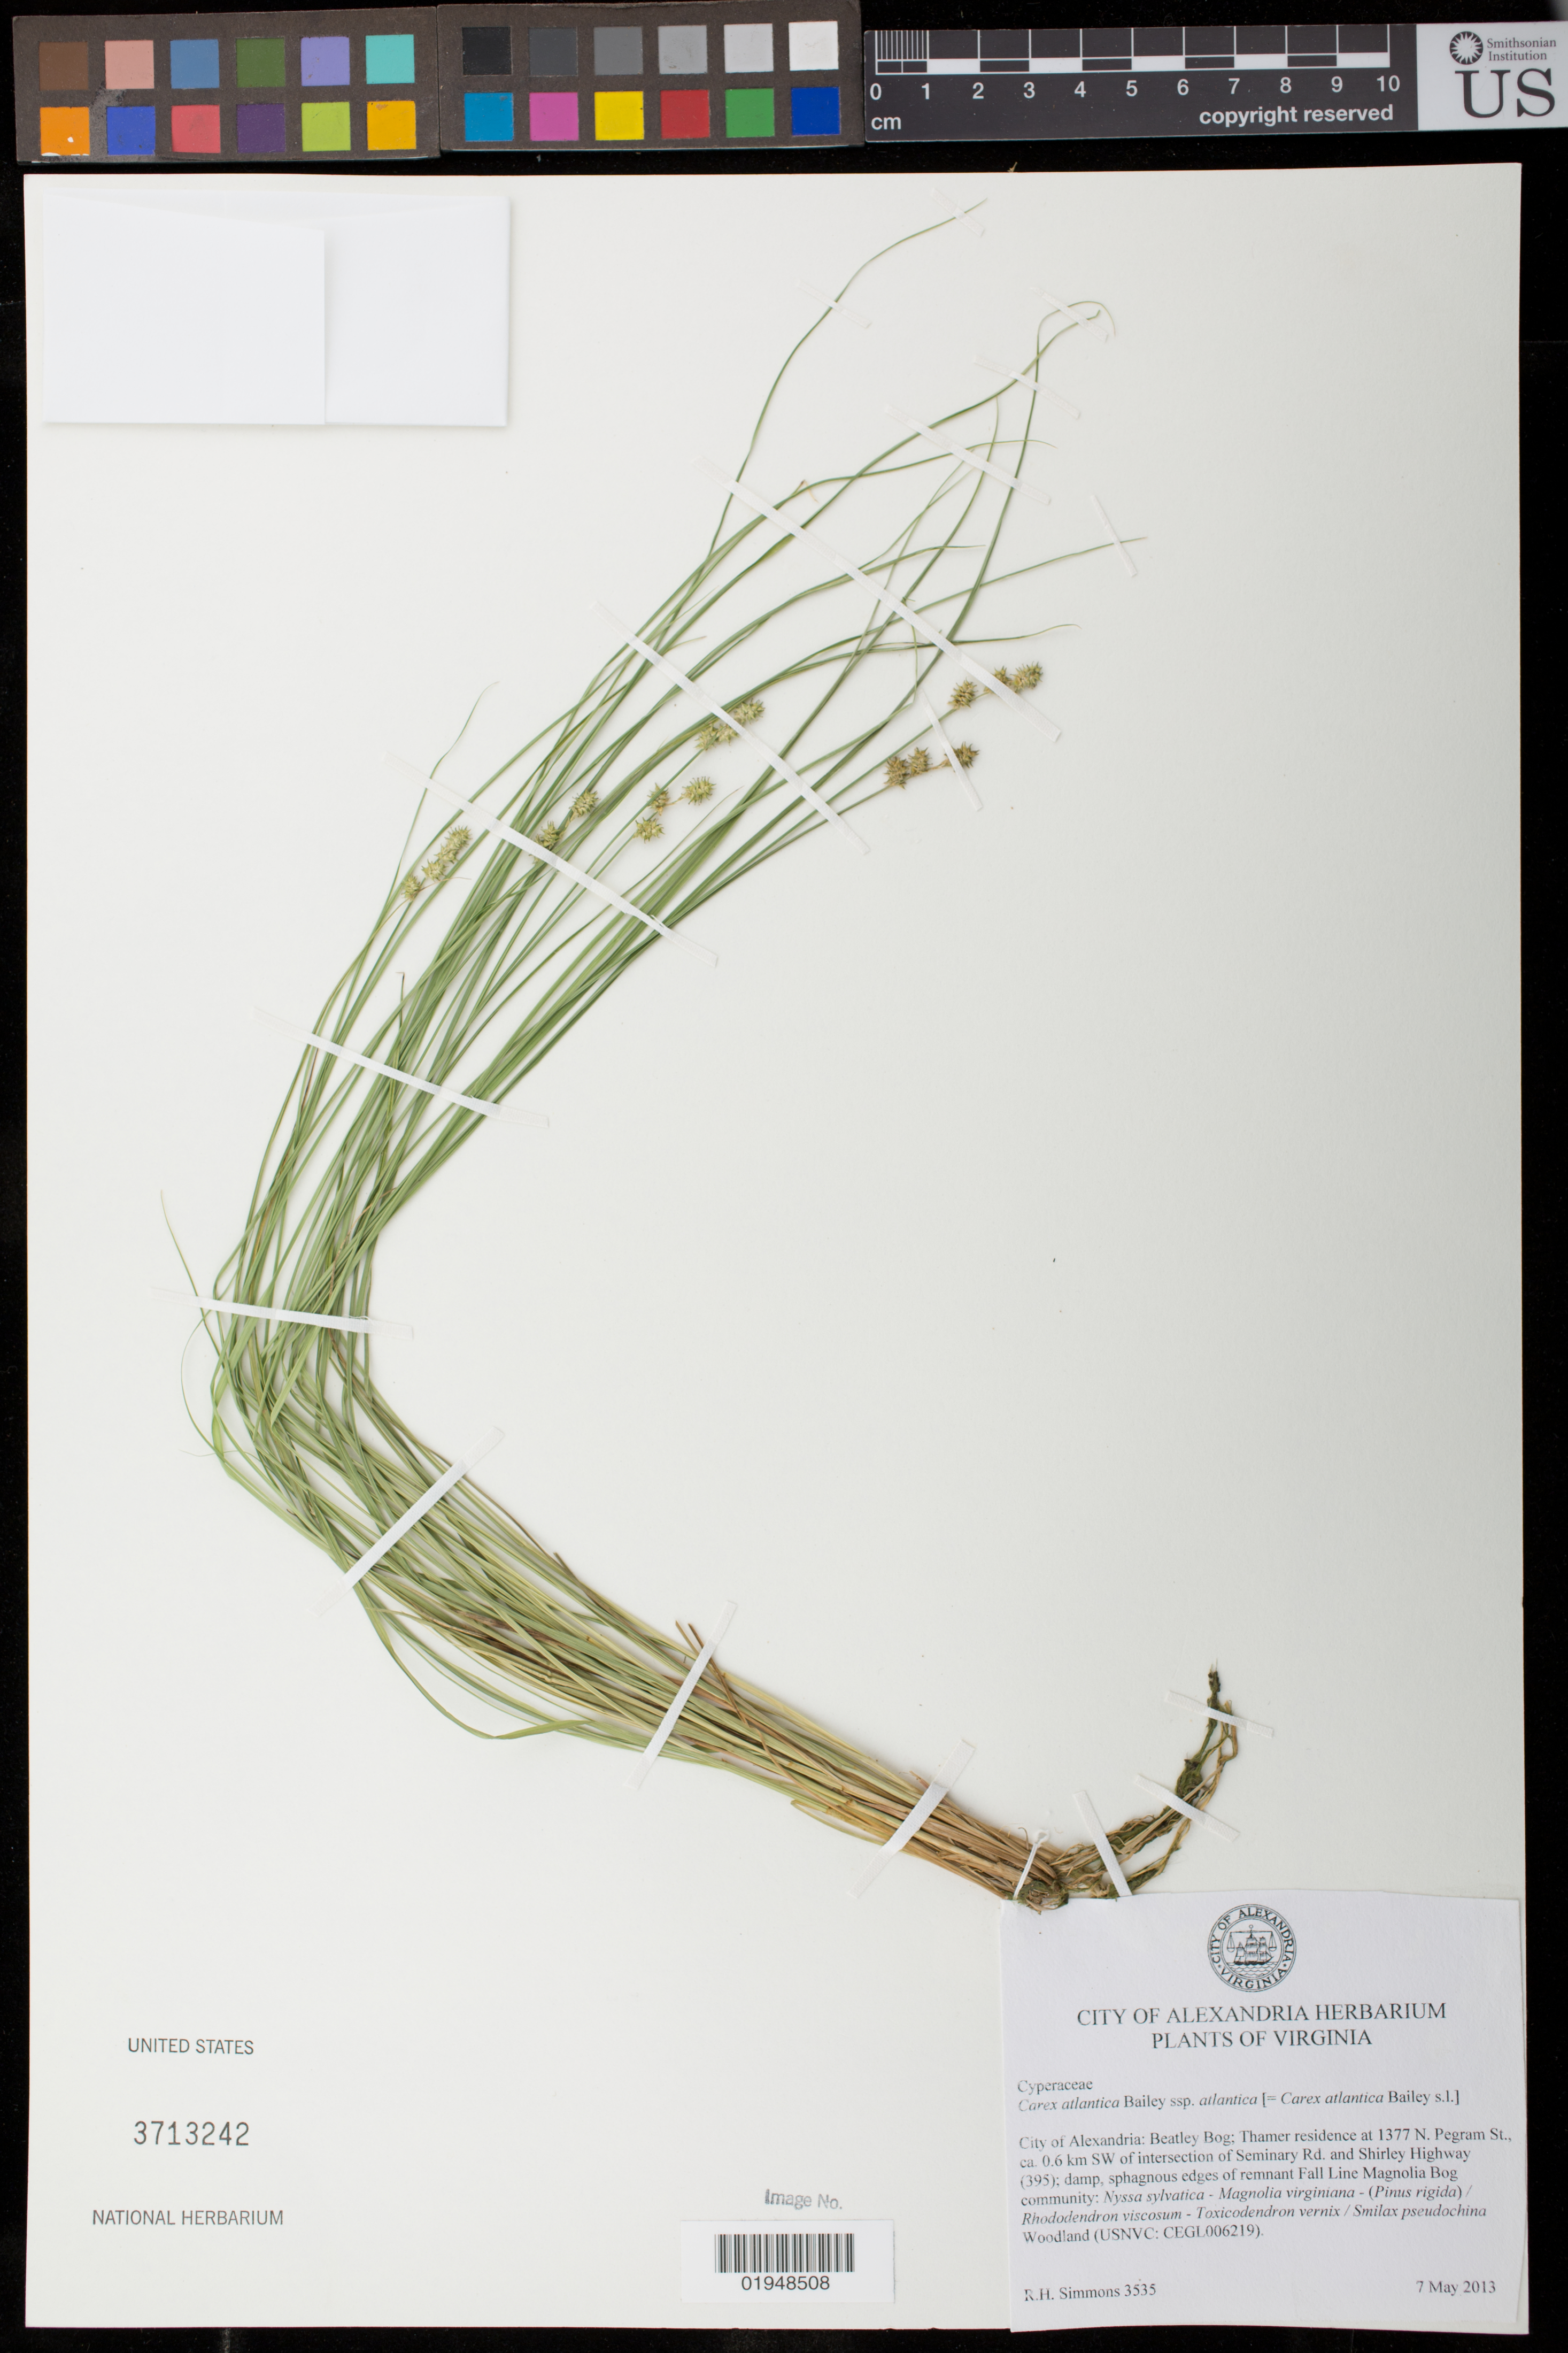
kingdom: Plantae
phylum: Tracheophyta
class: Liliopsida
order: Poales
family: Cyperaceae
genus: Carex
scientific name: Carex atlantica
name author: L.H. Bailey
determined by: Strong, Mark T., (BOT), Smithsonian Institution - National Museum of Natural History (UNITED STATES)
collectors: R. H. Simmons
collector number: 3535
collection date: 2013-05-07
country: United States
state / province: Virginia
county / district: City of Alexandria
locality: Beatley Bog, ca. 0.6 km SW of intersection of Seminary Rd. and Shirley Highway (395), Thamer residence at 1377 N. Pegram St.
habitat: Woodland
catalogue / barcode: US 3713242